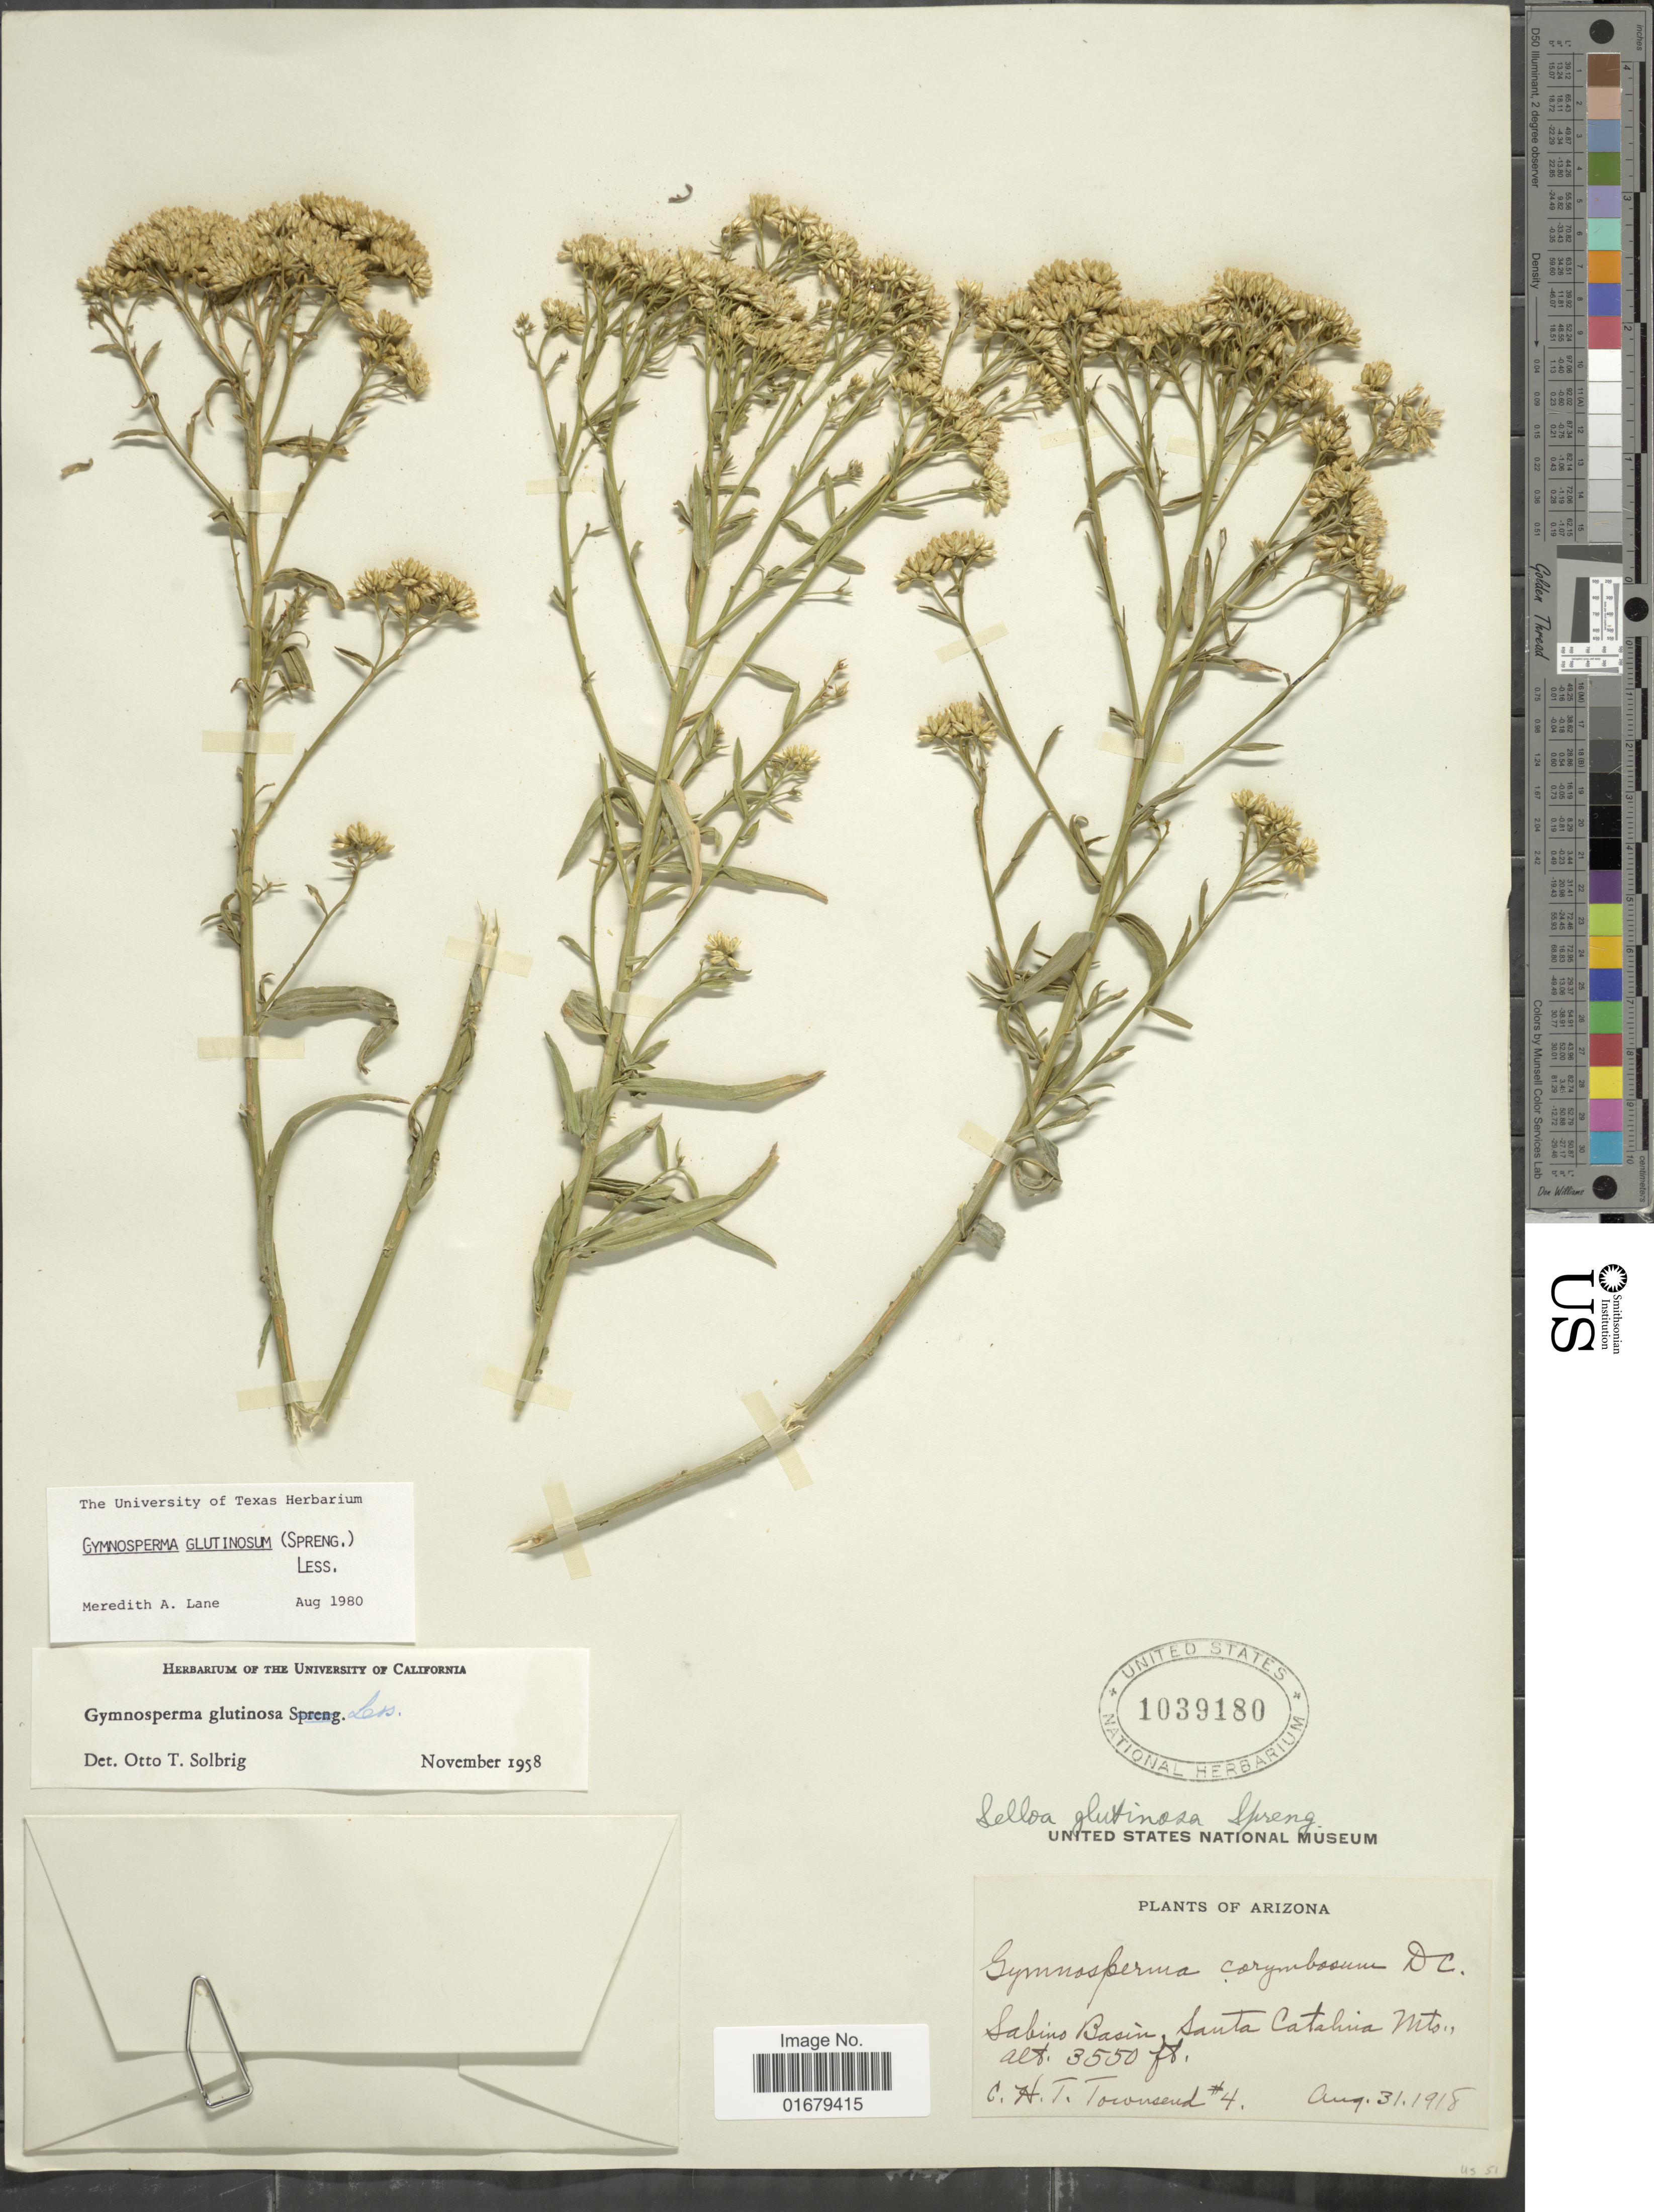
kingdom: Plantae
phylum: Tracheophyta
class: Magnoliopsida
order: Asterales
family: Asteraceae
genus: Gymnosperma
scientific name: Gymnosperma glutinosum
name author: (Spreng.) Less.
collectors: C. H. T. Townsend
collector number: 4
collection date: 1918-08-31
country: United States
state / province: Arizona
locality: Sabino Basin, Santa Catalina Mts.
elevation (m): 1082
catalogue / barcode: US 1039180